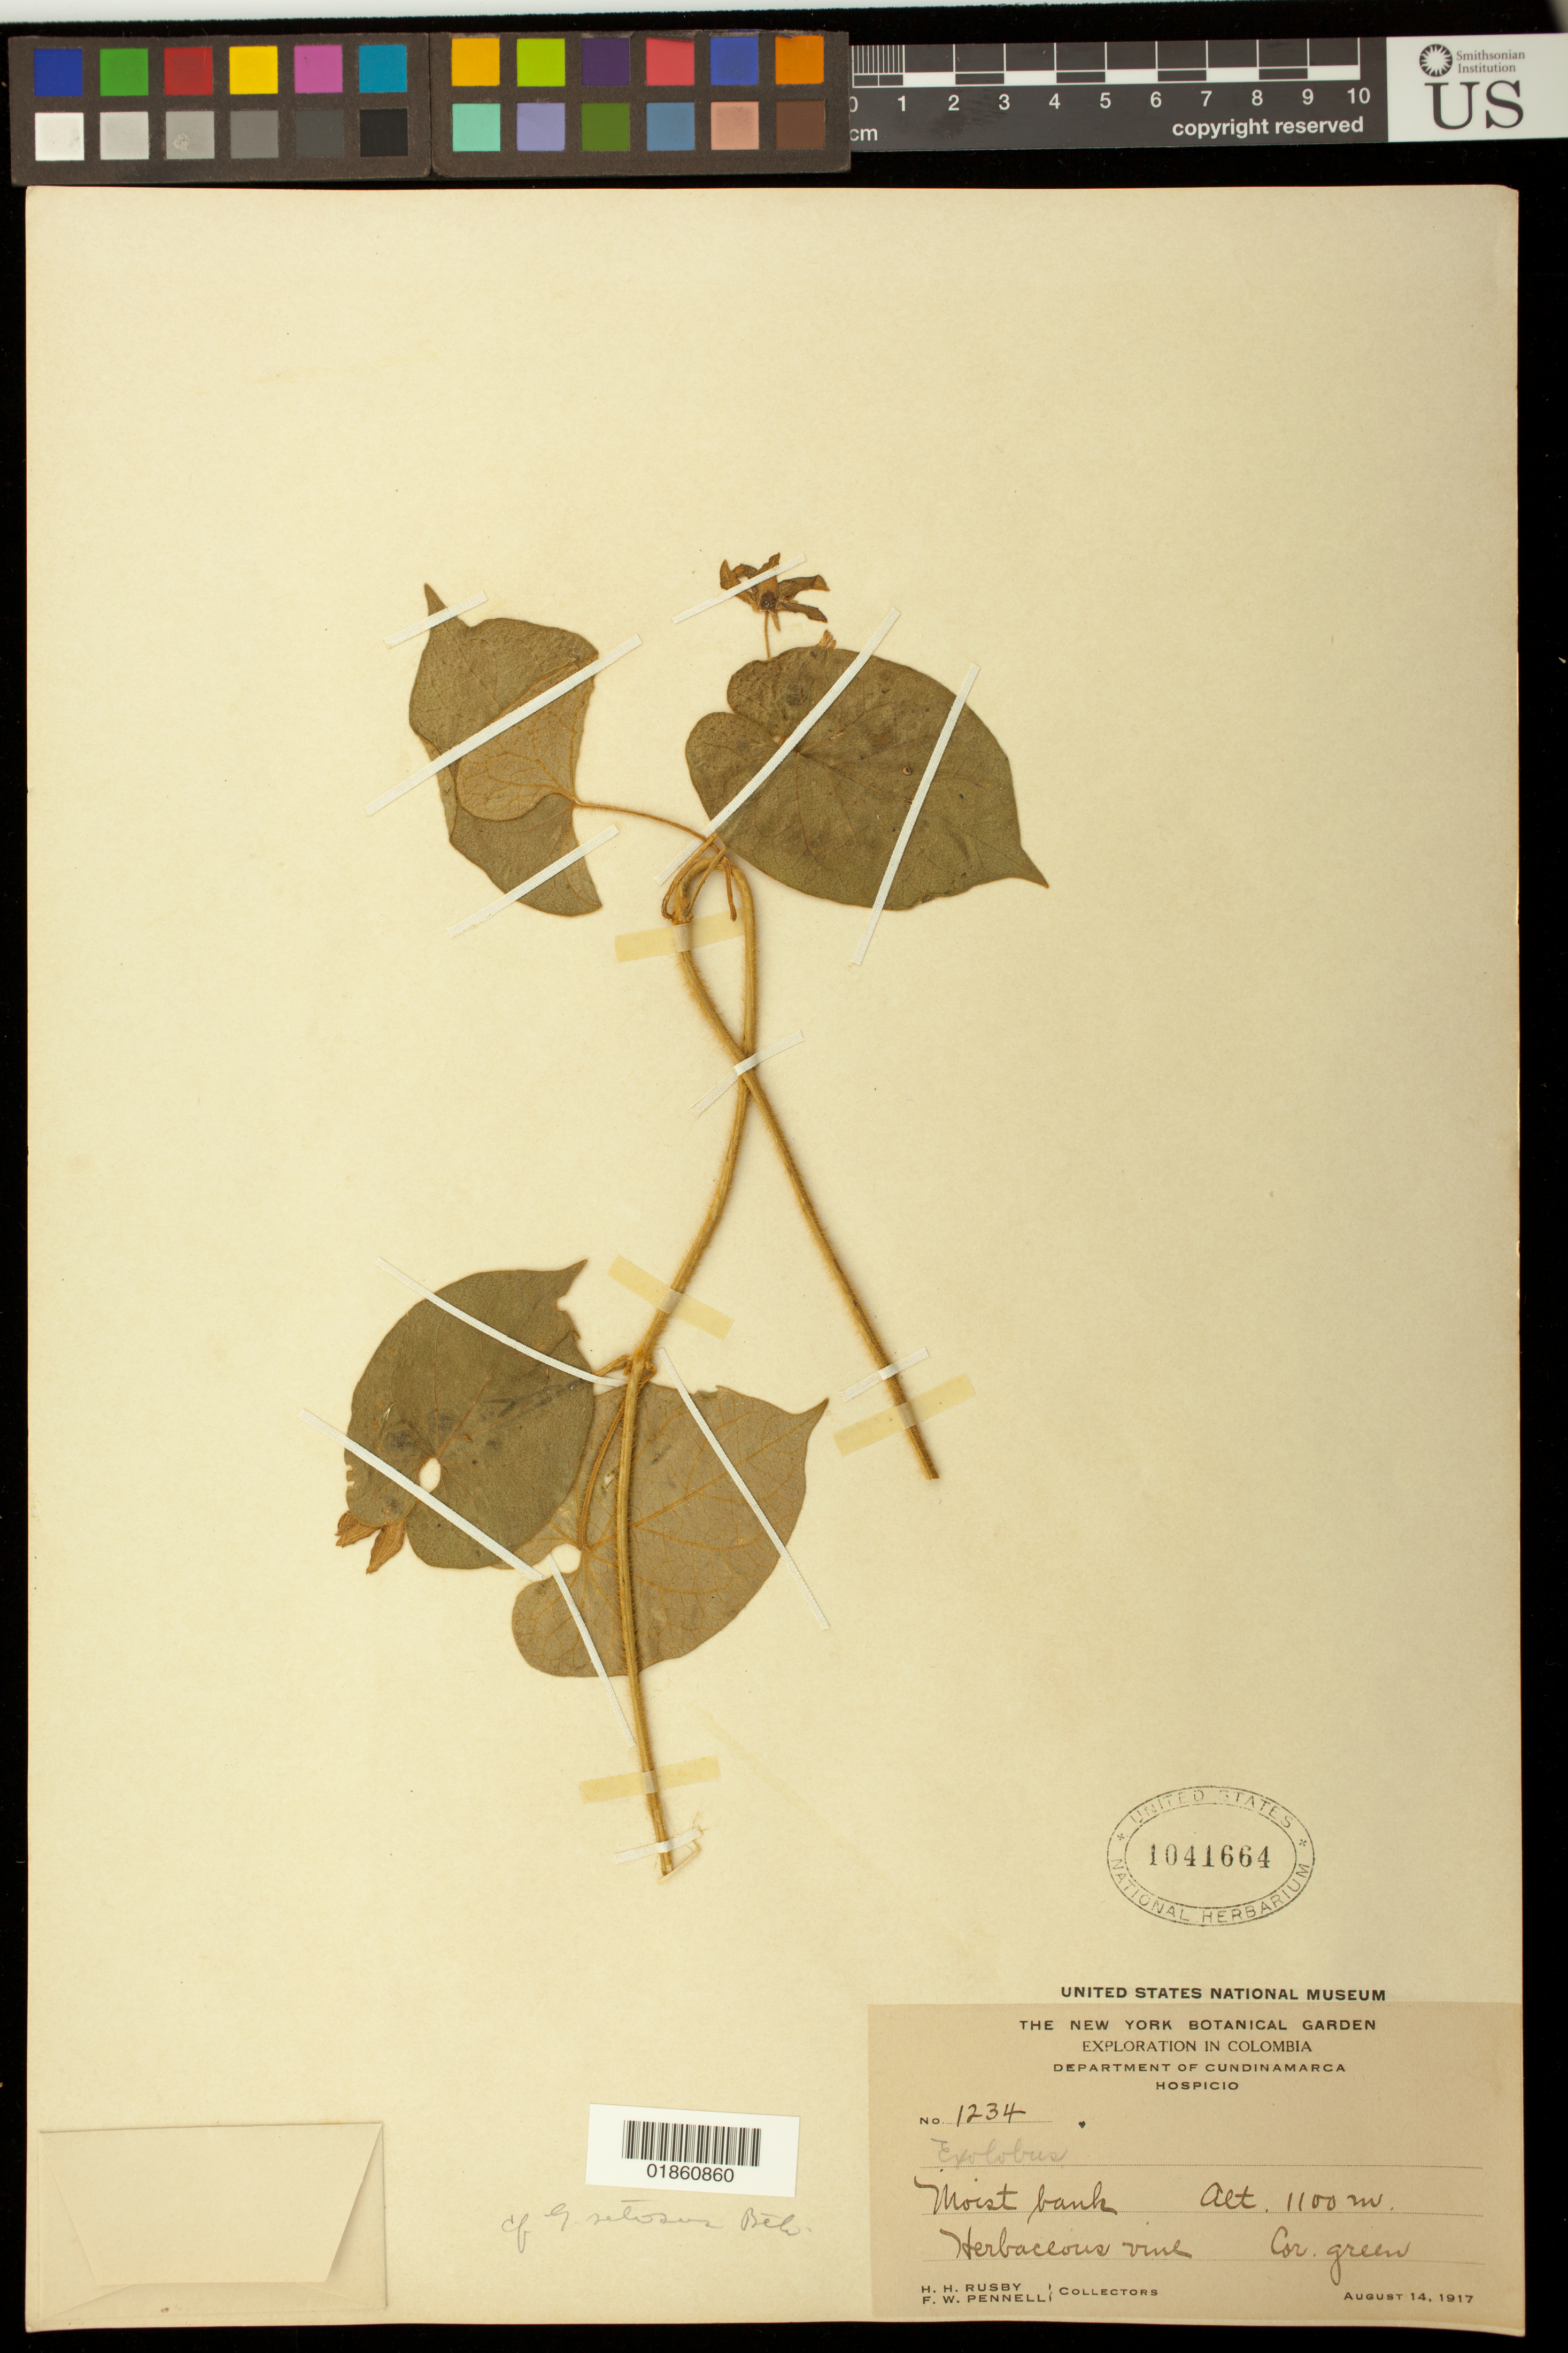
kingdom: Plantae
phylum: Tracheophyta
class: Magnoliopsida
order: Gentianales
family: Apocynaceae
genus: Gonolobus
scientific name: Gonolobus setosus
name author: Benth.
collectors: H. H. Rusby & F. W. Pennell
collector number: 1234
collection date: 1917-08-14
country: Colombia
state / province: Cundinamarca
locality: Hospicio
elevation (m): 1100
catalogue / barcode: US 1041664